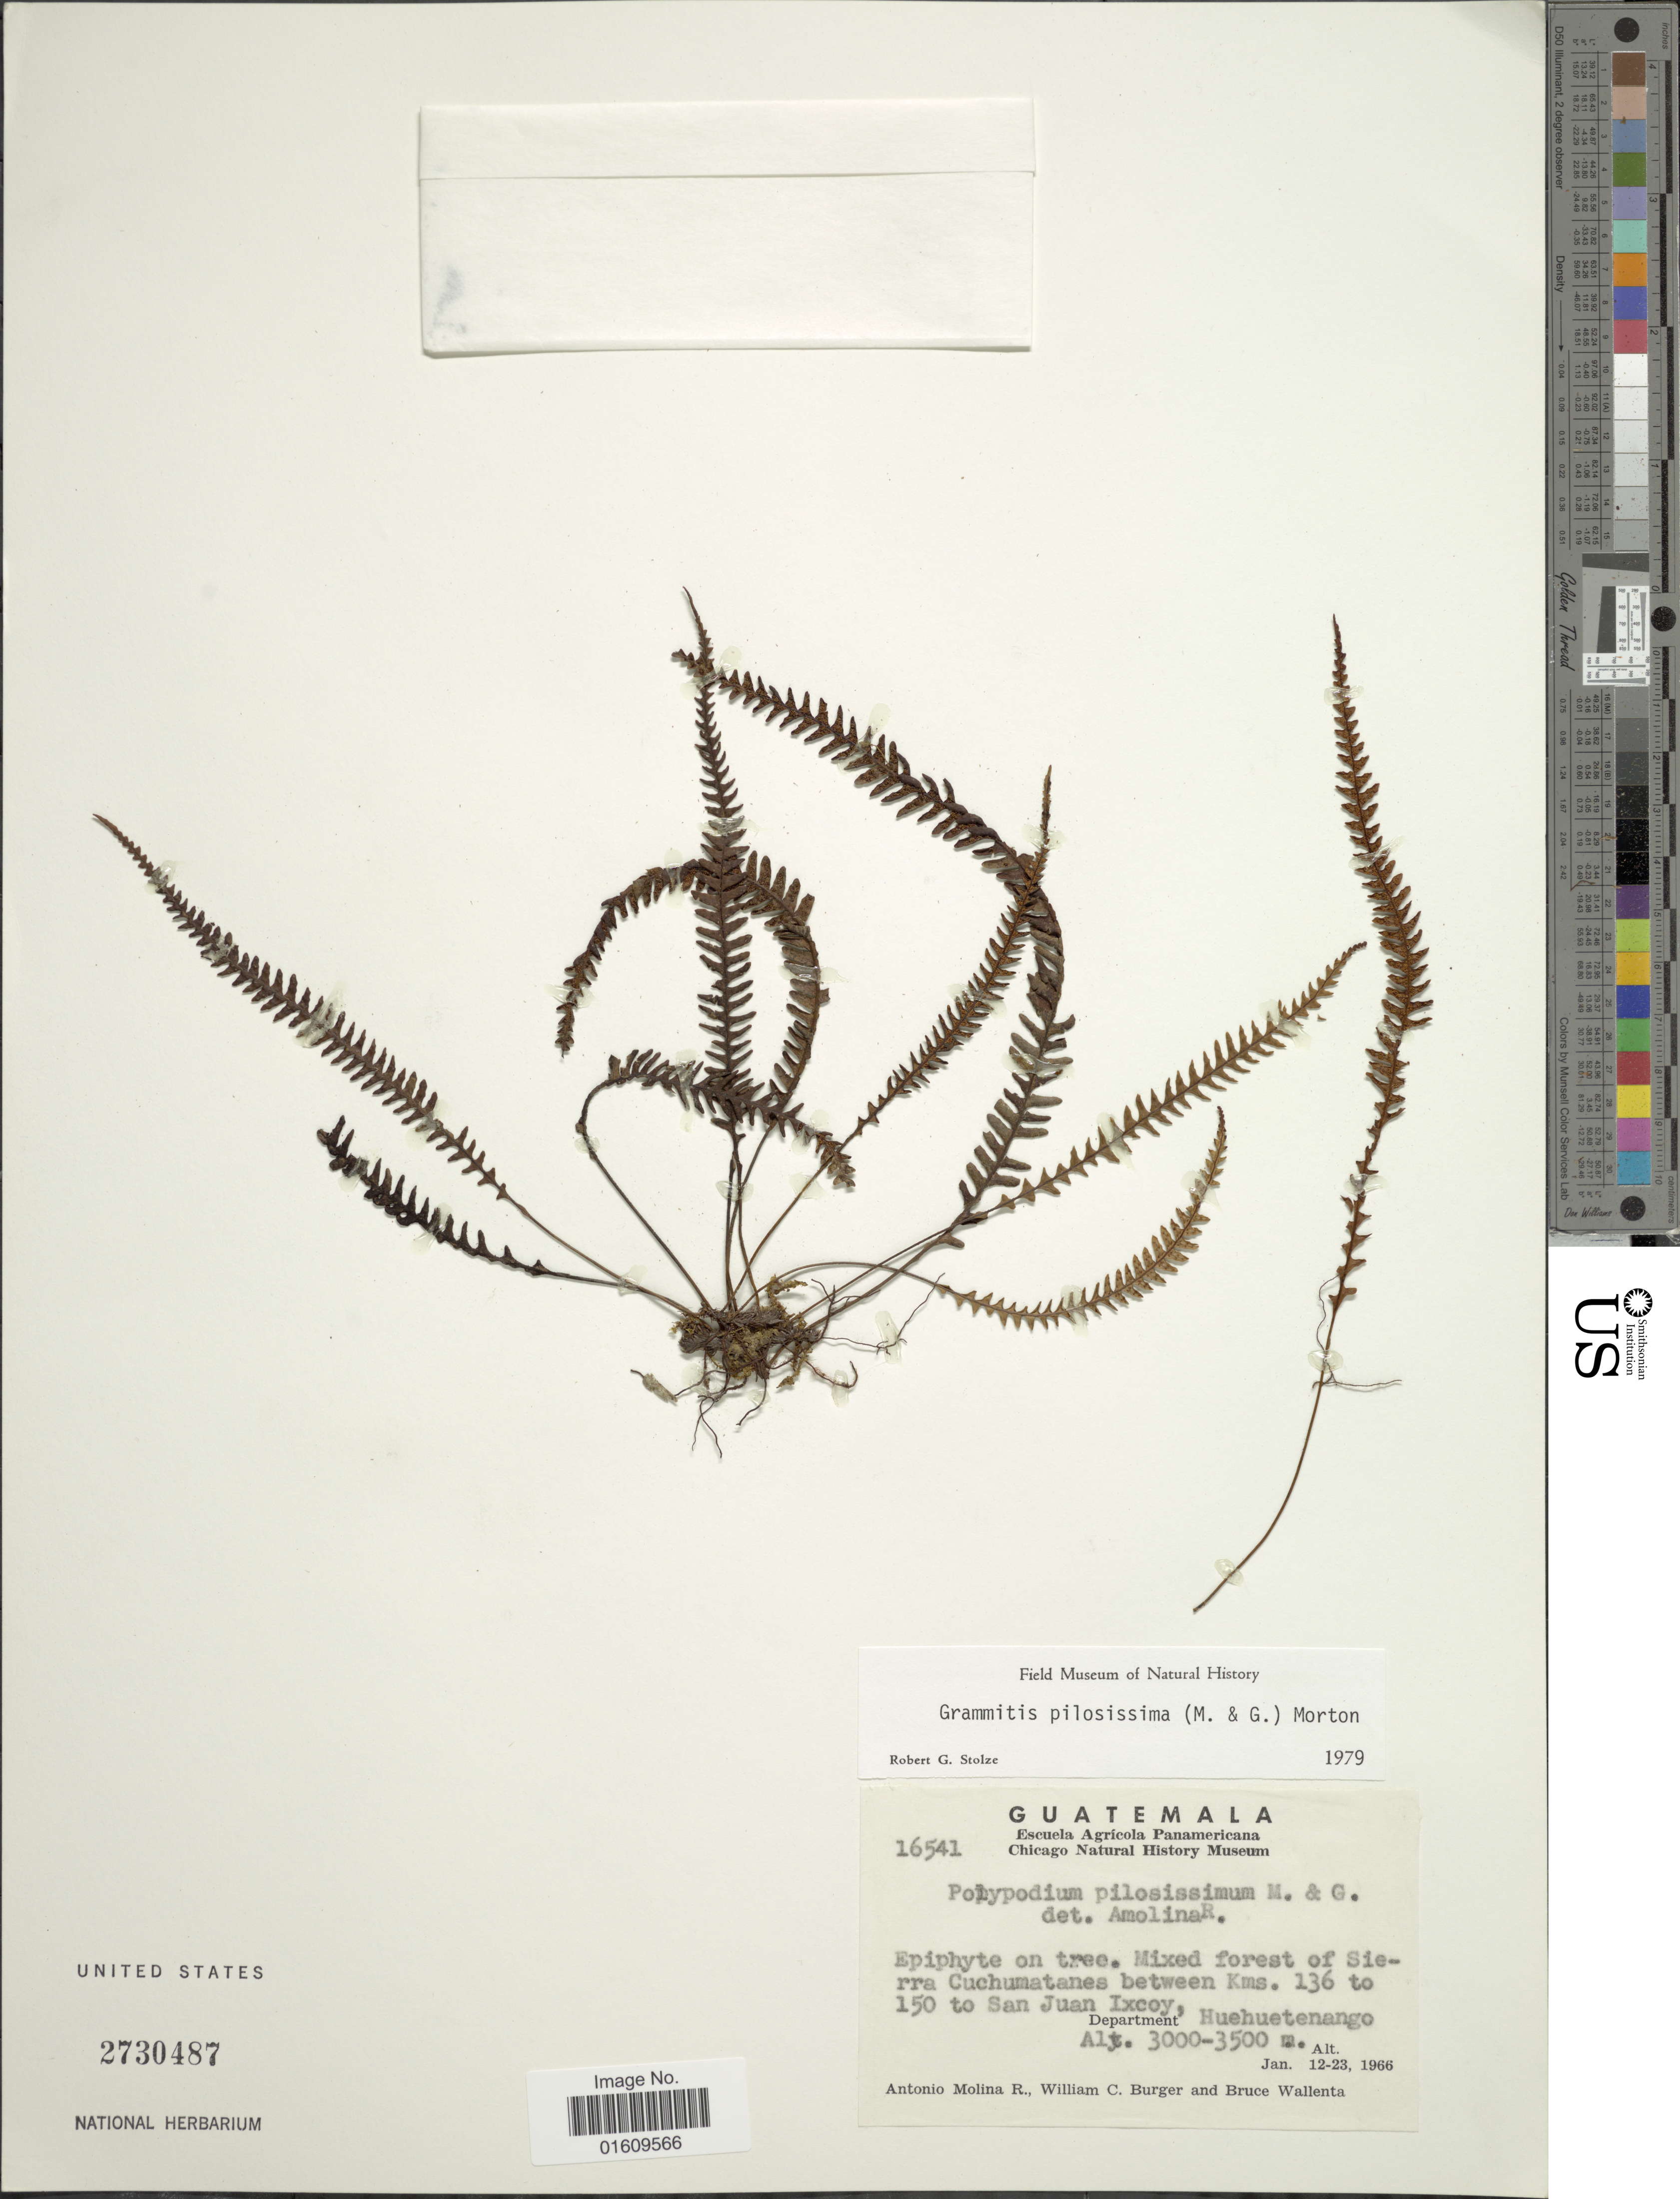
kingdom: Plantae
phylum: Tracheophyta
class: Polypodiopsida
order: Polypodiales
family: Polypodiaceae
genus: Melpomene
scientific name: Melpomene pilosissima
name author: (M. Martens & Galeotti) A.R. Sm. & R.C. Moran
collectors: A. Molina R., W. Burger & B. Wallenta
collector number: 16541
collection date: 1966-01-12/1966-01-23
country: Guatemala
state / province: Huehuetenango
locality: Mixed forest of Sierra Cuchumatanes between Kms. 136 to 150 to San Juan Ixcoy, Huehuetenango.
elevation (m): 3000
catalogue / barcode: US 2730487